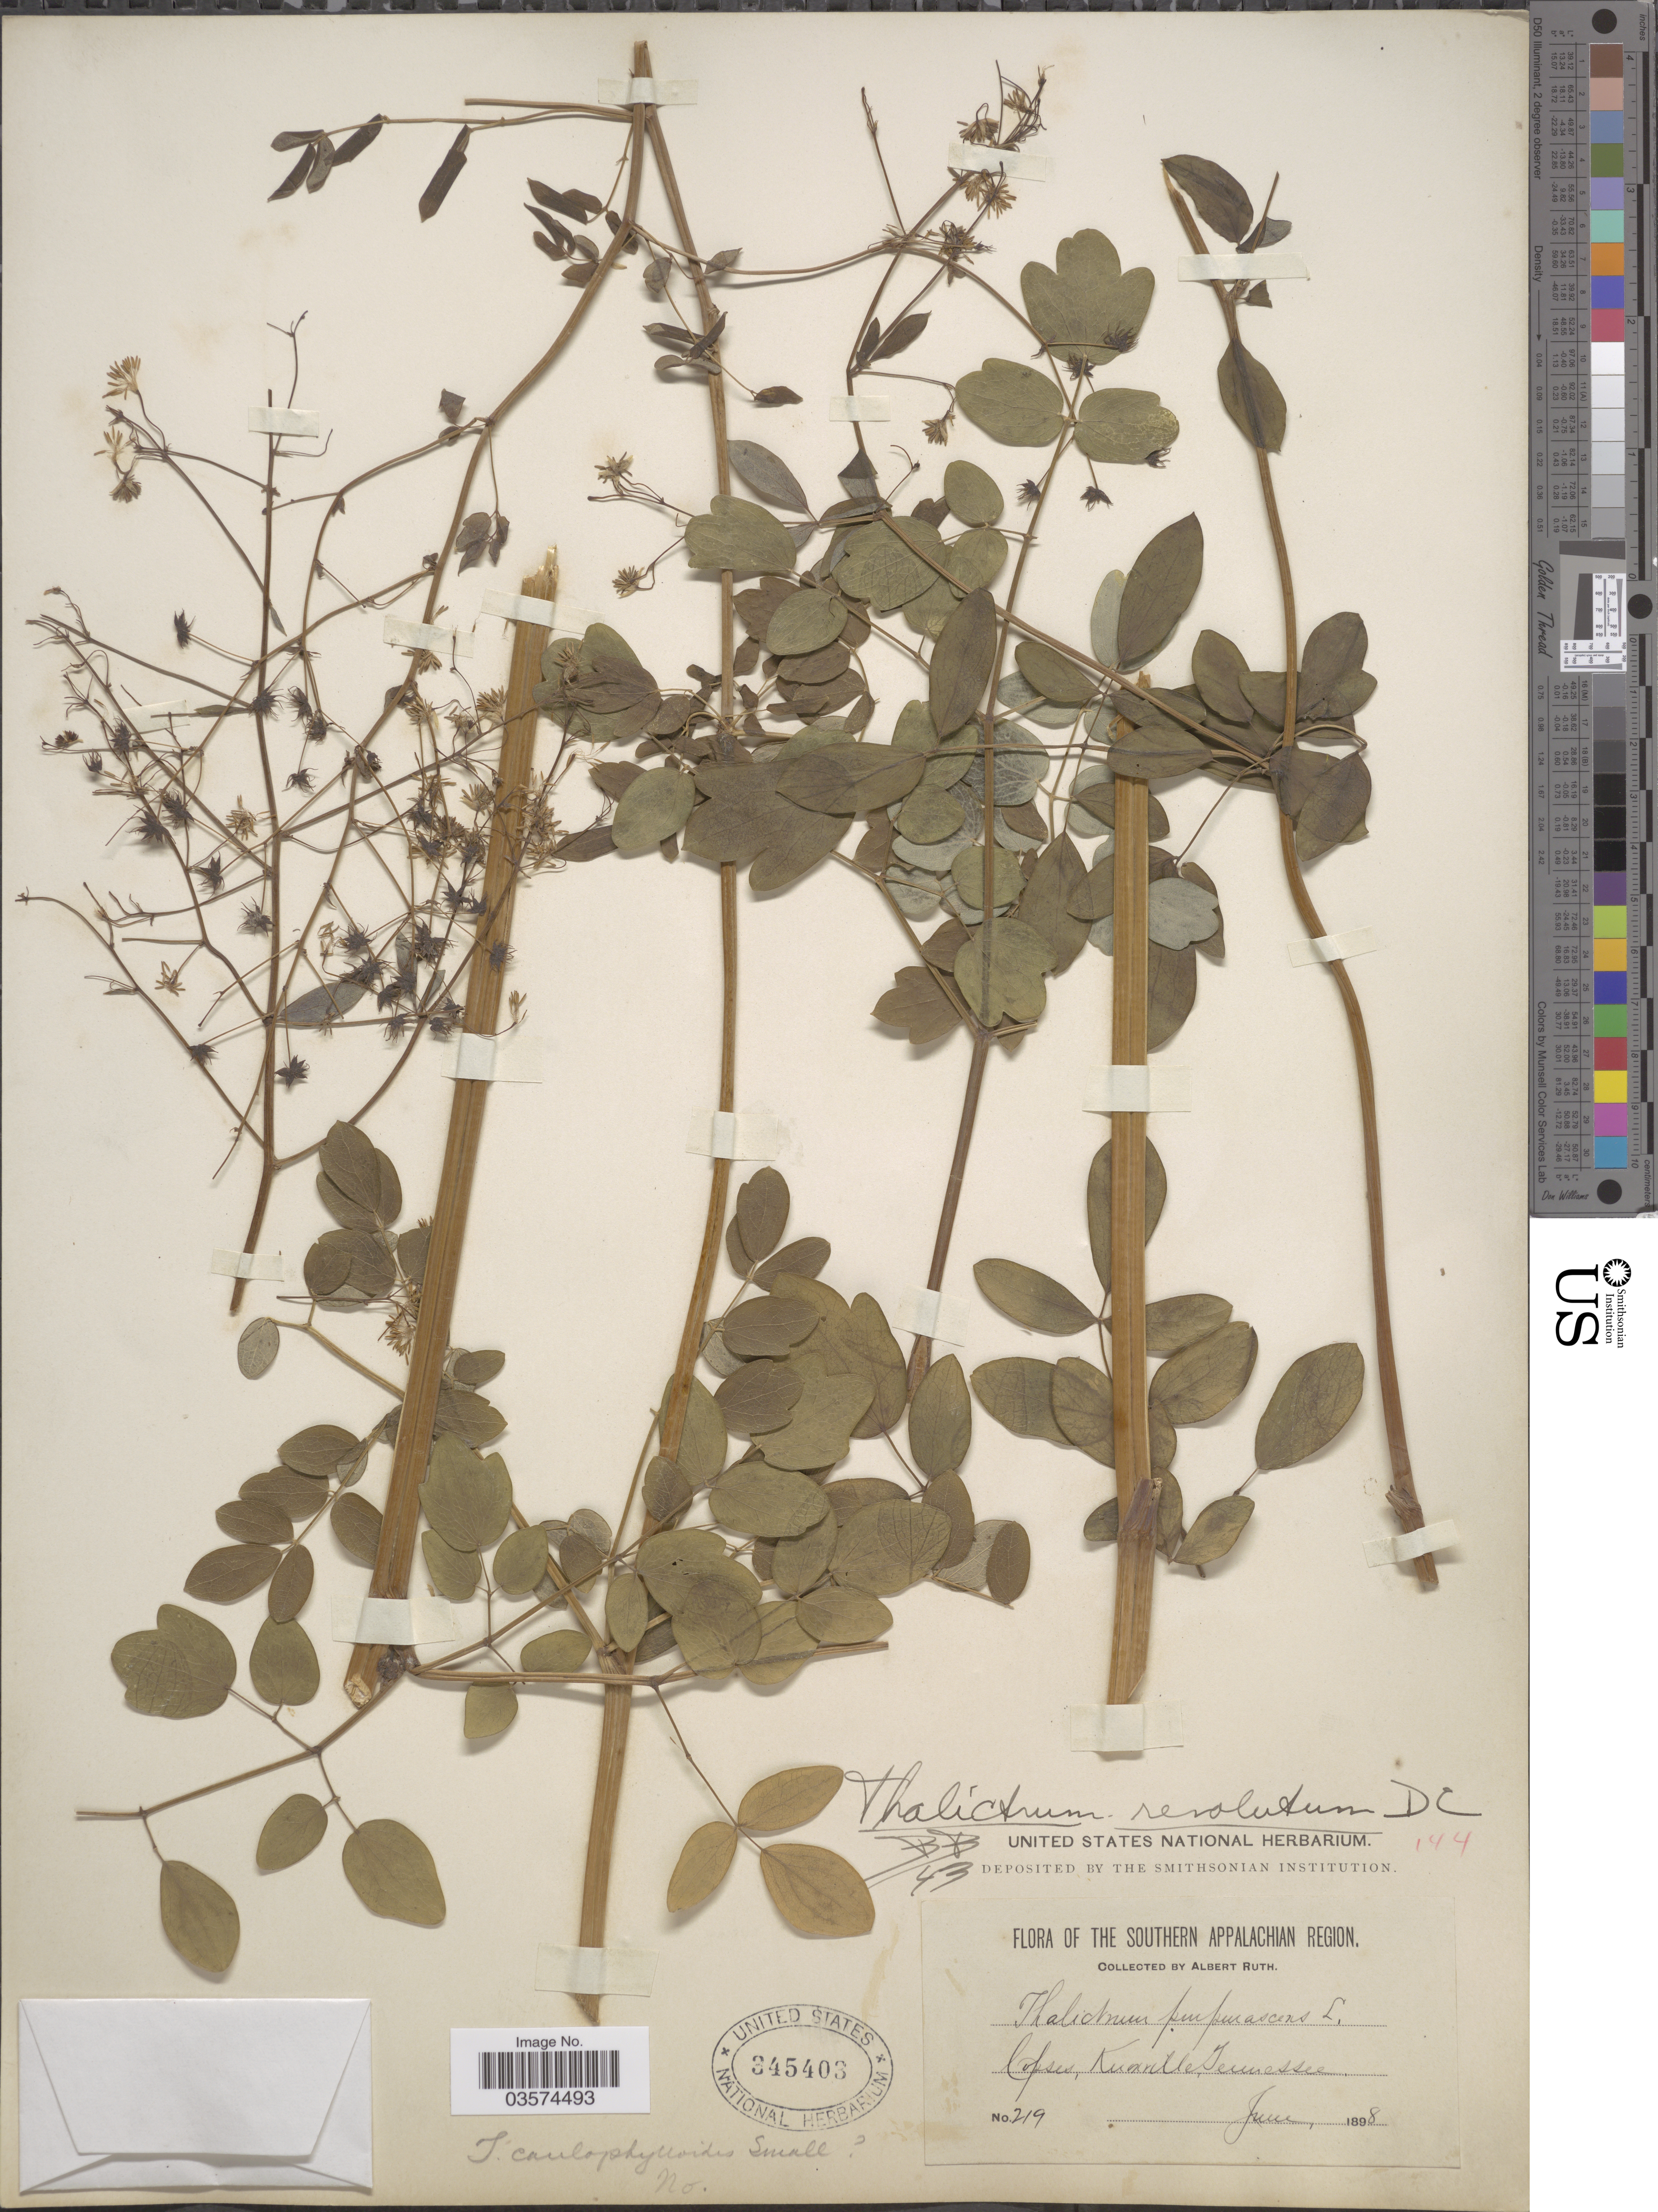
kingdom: Plantae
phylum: Tracheophyta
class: Magnoliopsida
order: Ranunculales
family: Ranunculaceae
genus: Thalictrum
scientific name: Thalictrum amphibolum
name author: Greene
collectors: A. Ruth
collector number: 219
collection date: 1898-06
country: United States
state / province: Tennessee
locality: The Southern Appalachian Region. Copses, Knoxville.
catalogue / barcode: US 345403